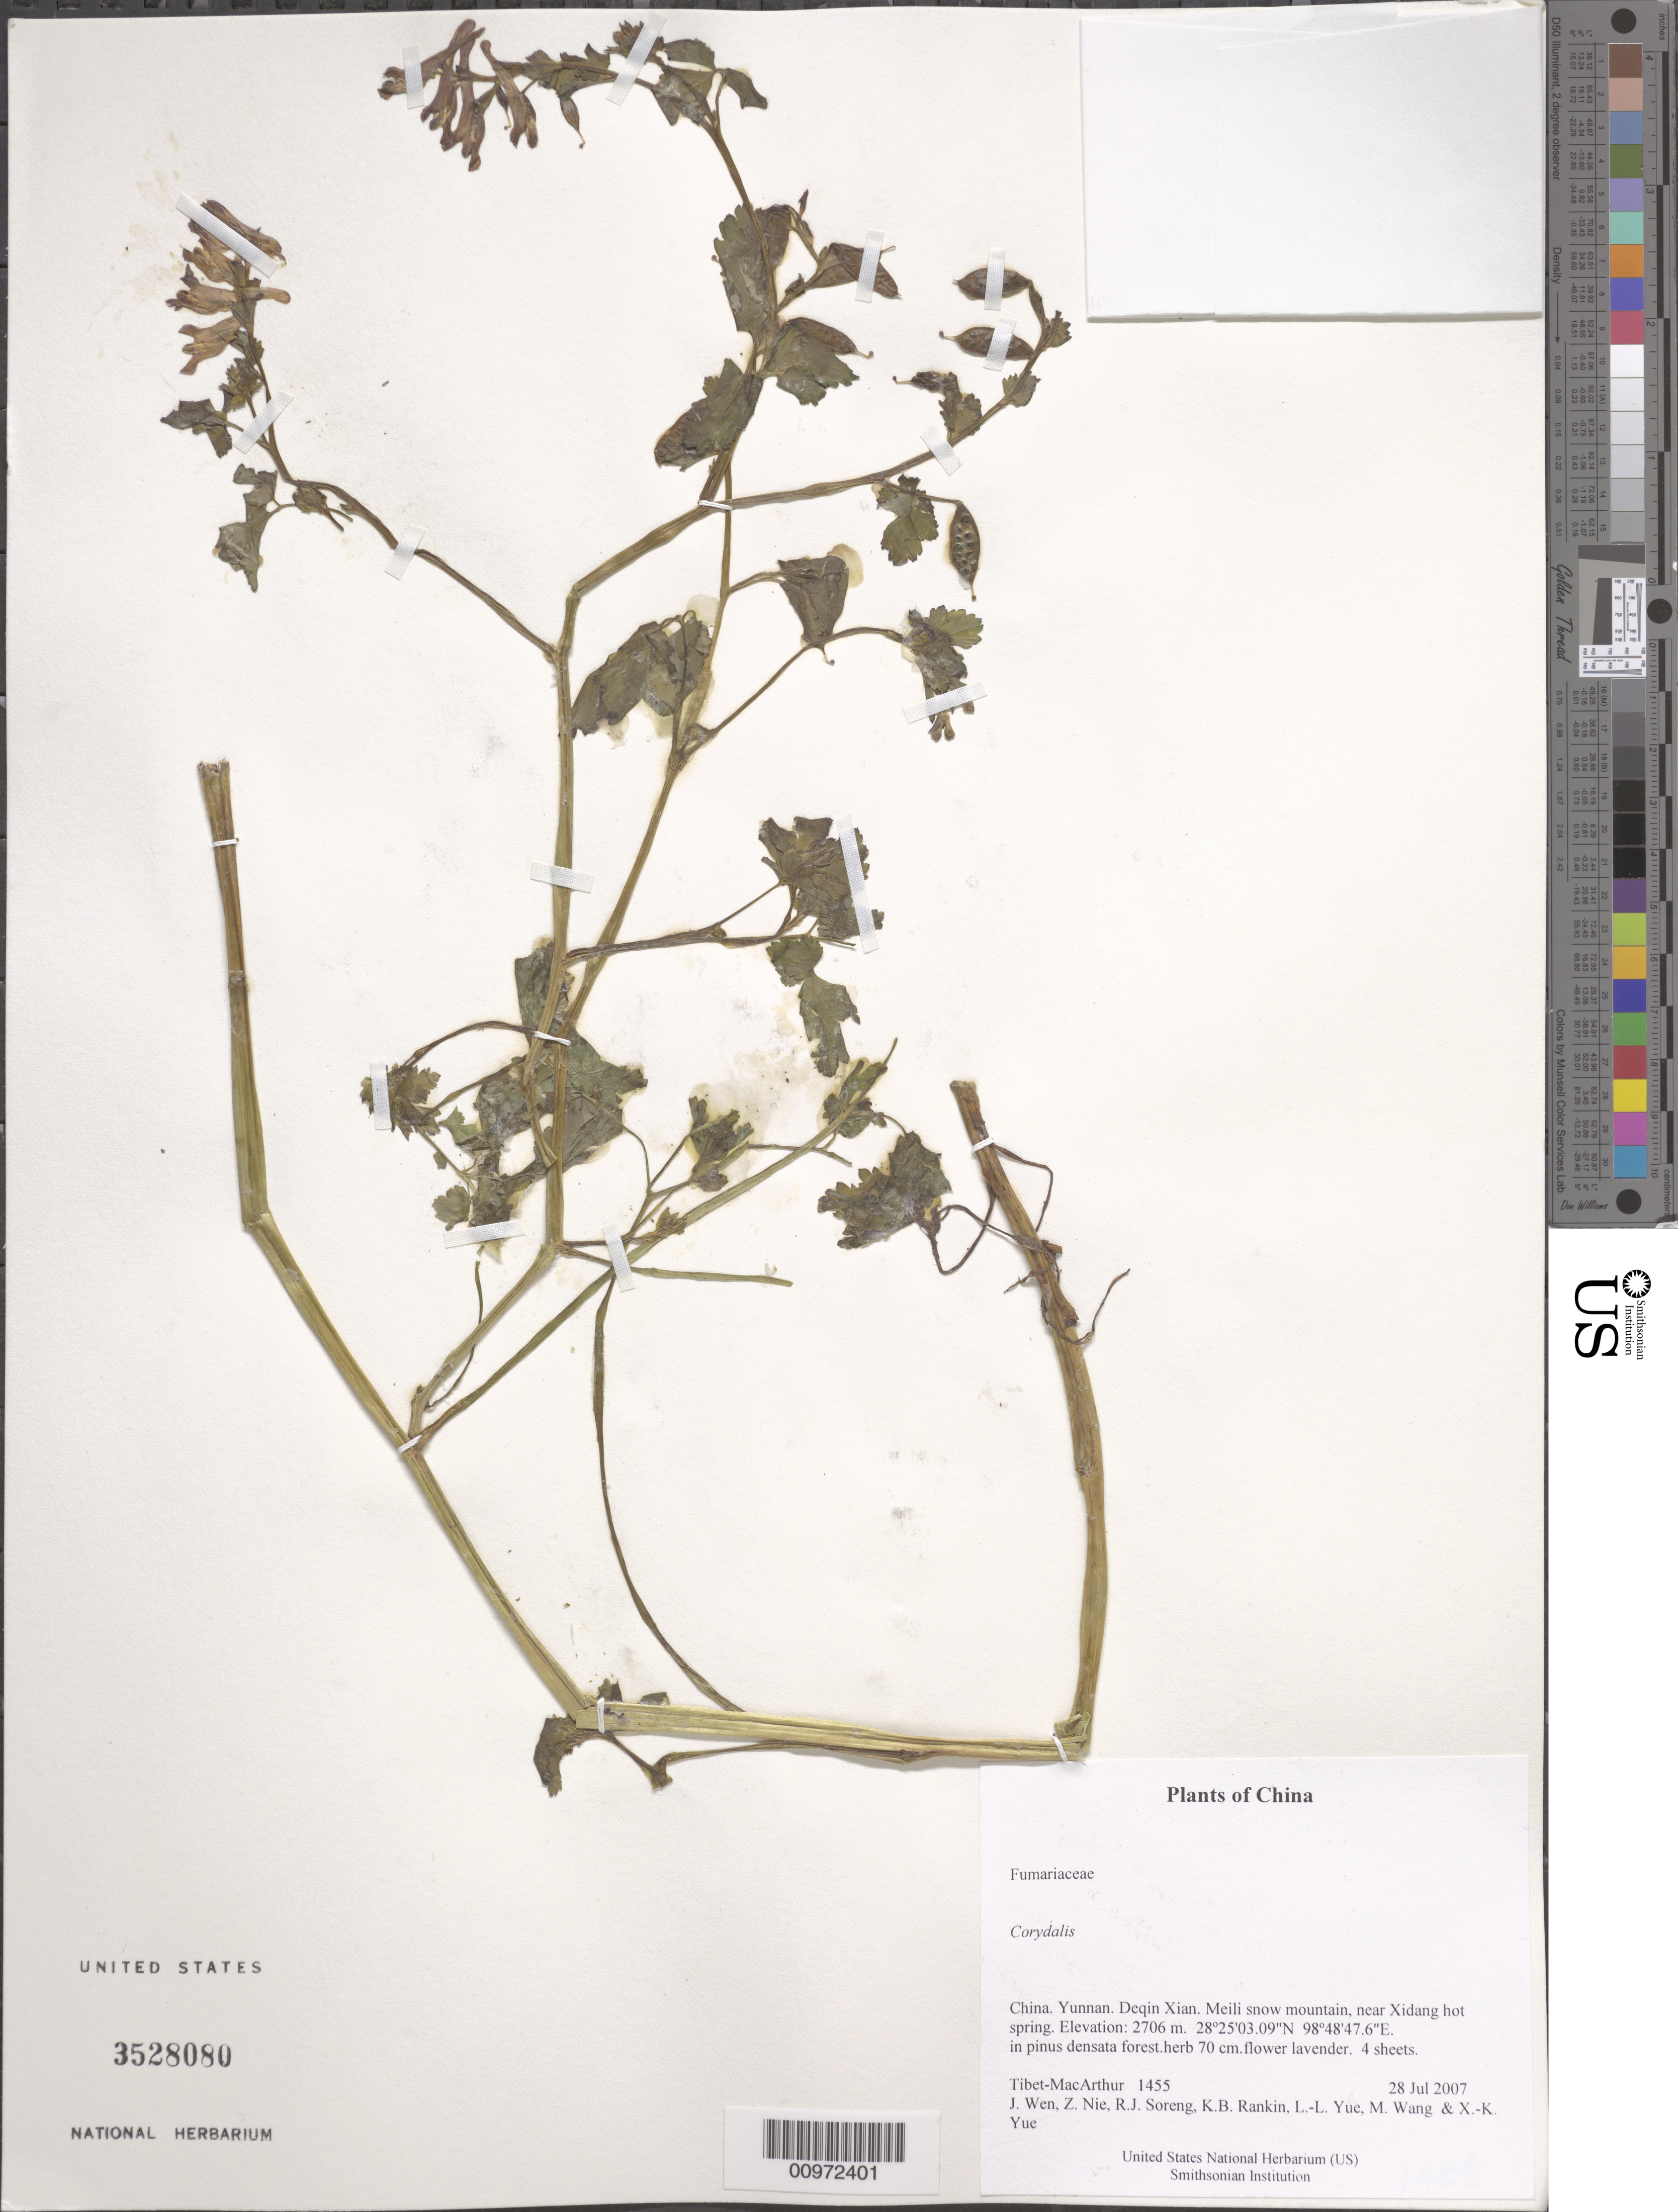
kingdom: Plantae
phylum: Tracheophyta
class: Magnoliopsida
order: Ranunculales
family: Papaveraceae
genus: Corydalis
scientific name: Corydalis sp.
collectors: Tibet-MacArthur, J. Wen, Z. Nie, R. J. Soreng, K. Rankin, L. Yue, M. Wang & X. Yue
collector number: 1455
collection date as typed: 28 Jul 2007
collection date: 2007-07-28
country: China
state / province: Yunnan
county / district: Deqin Xian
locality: Meili snow mountain, near Xidang hot spring.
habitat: In pinus densata forest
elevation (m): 2706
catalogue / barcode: US 3528080